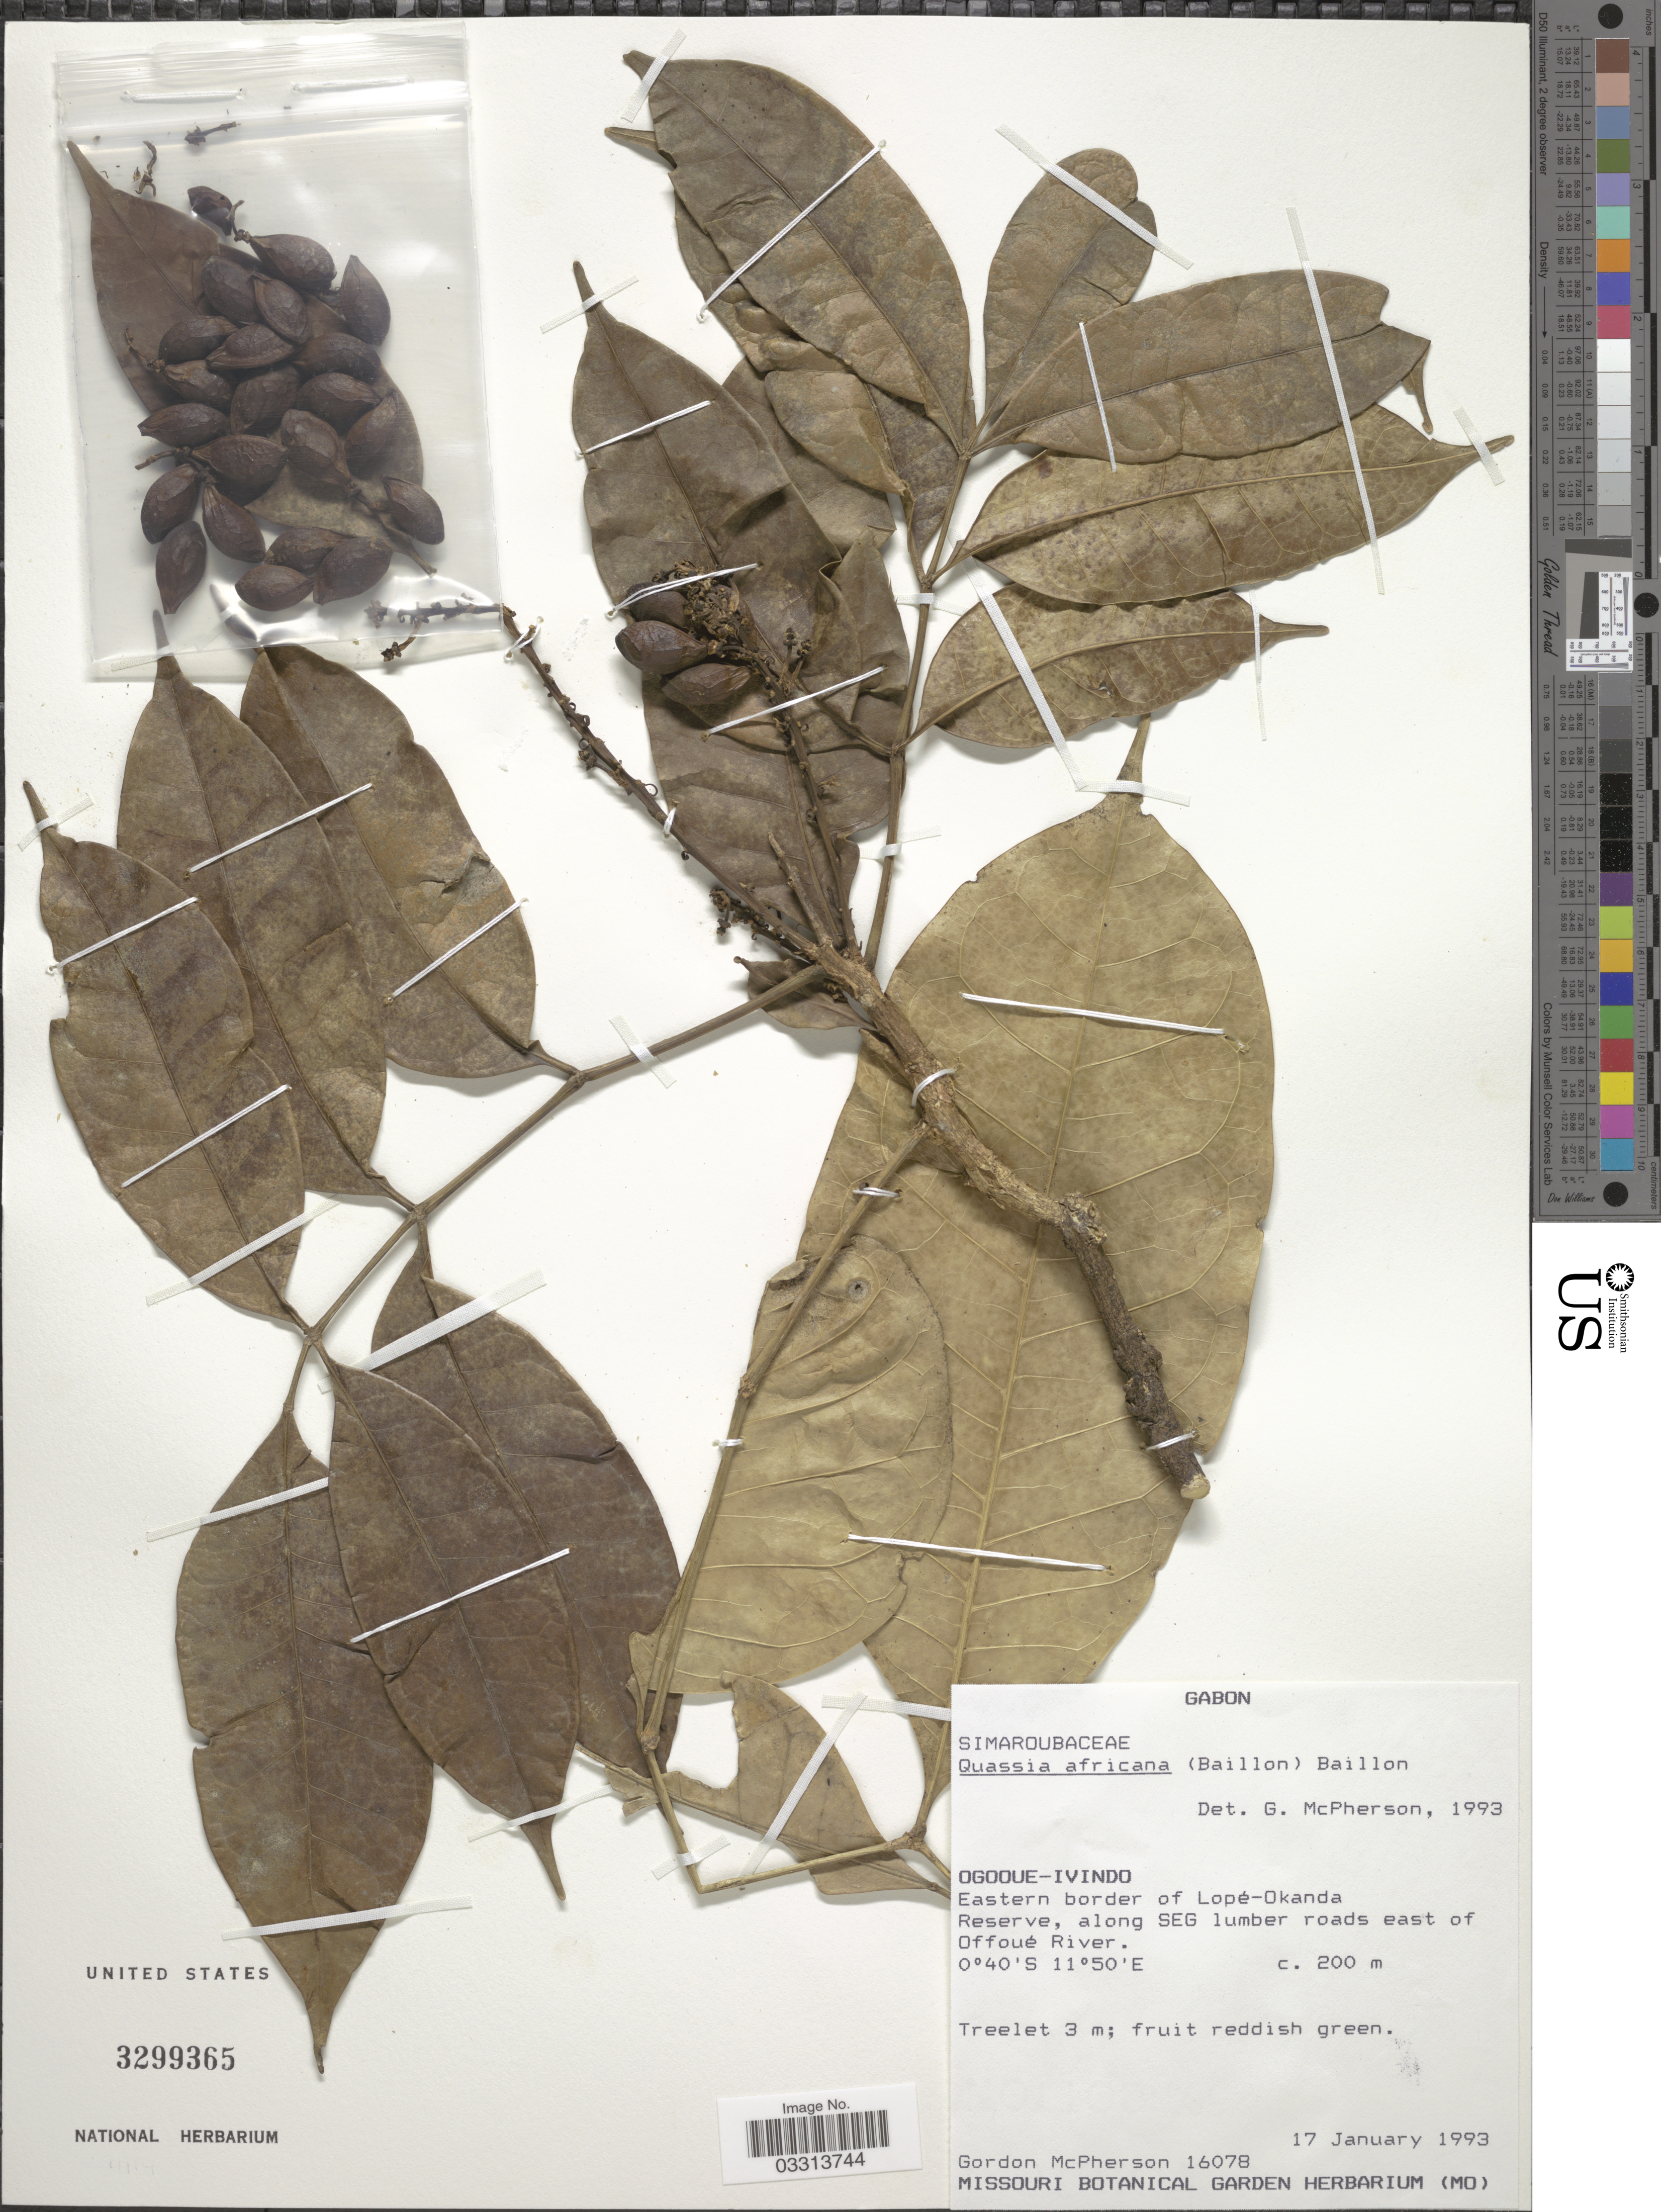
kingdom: Plantae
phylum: Tracheophyta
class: Magnoliopsida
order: Sapindales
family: Simaroubaceae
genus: Simaba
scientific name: Simaba africana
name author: Baill.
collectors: G. D. McPherson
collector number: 16078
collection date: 1993-01-17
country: Gabon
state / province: Ogooue-Ivindo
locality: Eastern border of Lopé-Okanda Reserve, along SEG lumber roads east of Offoué River.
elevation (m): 200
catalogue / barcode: US 3299365